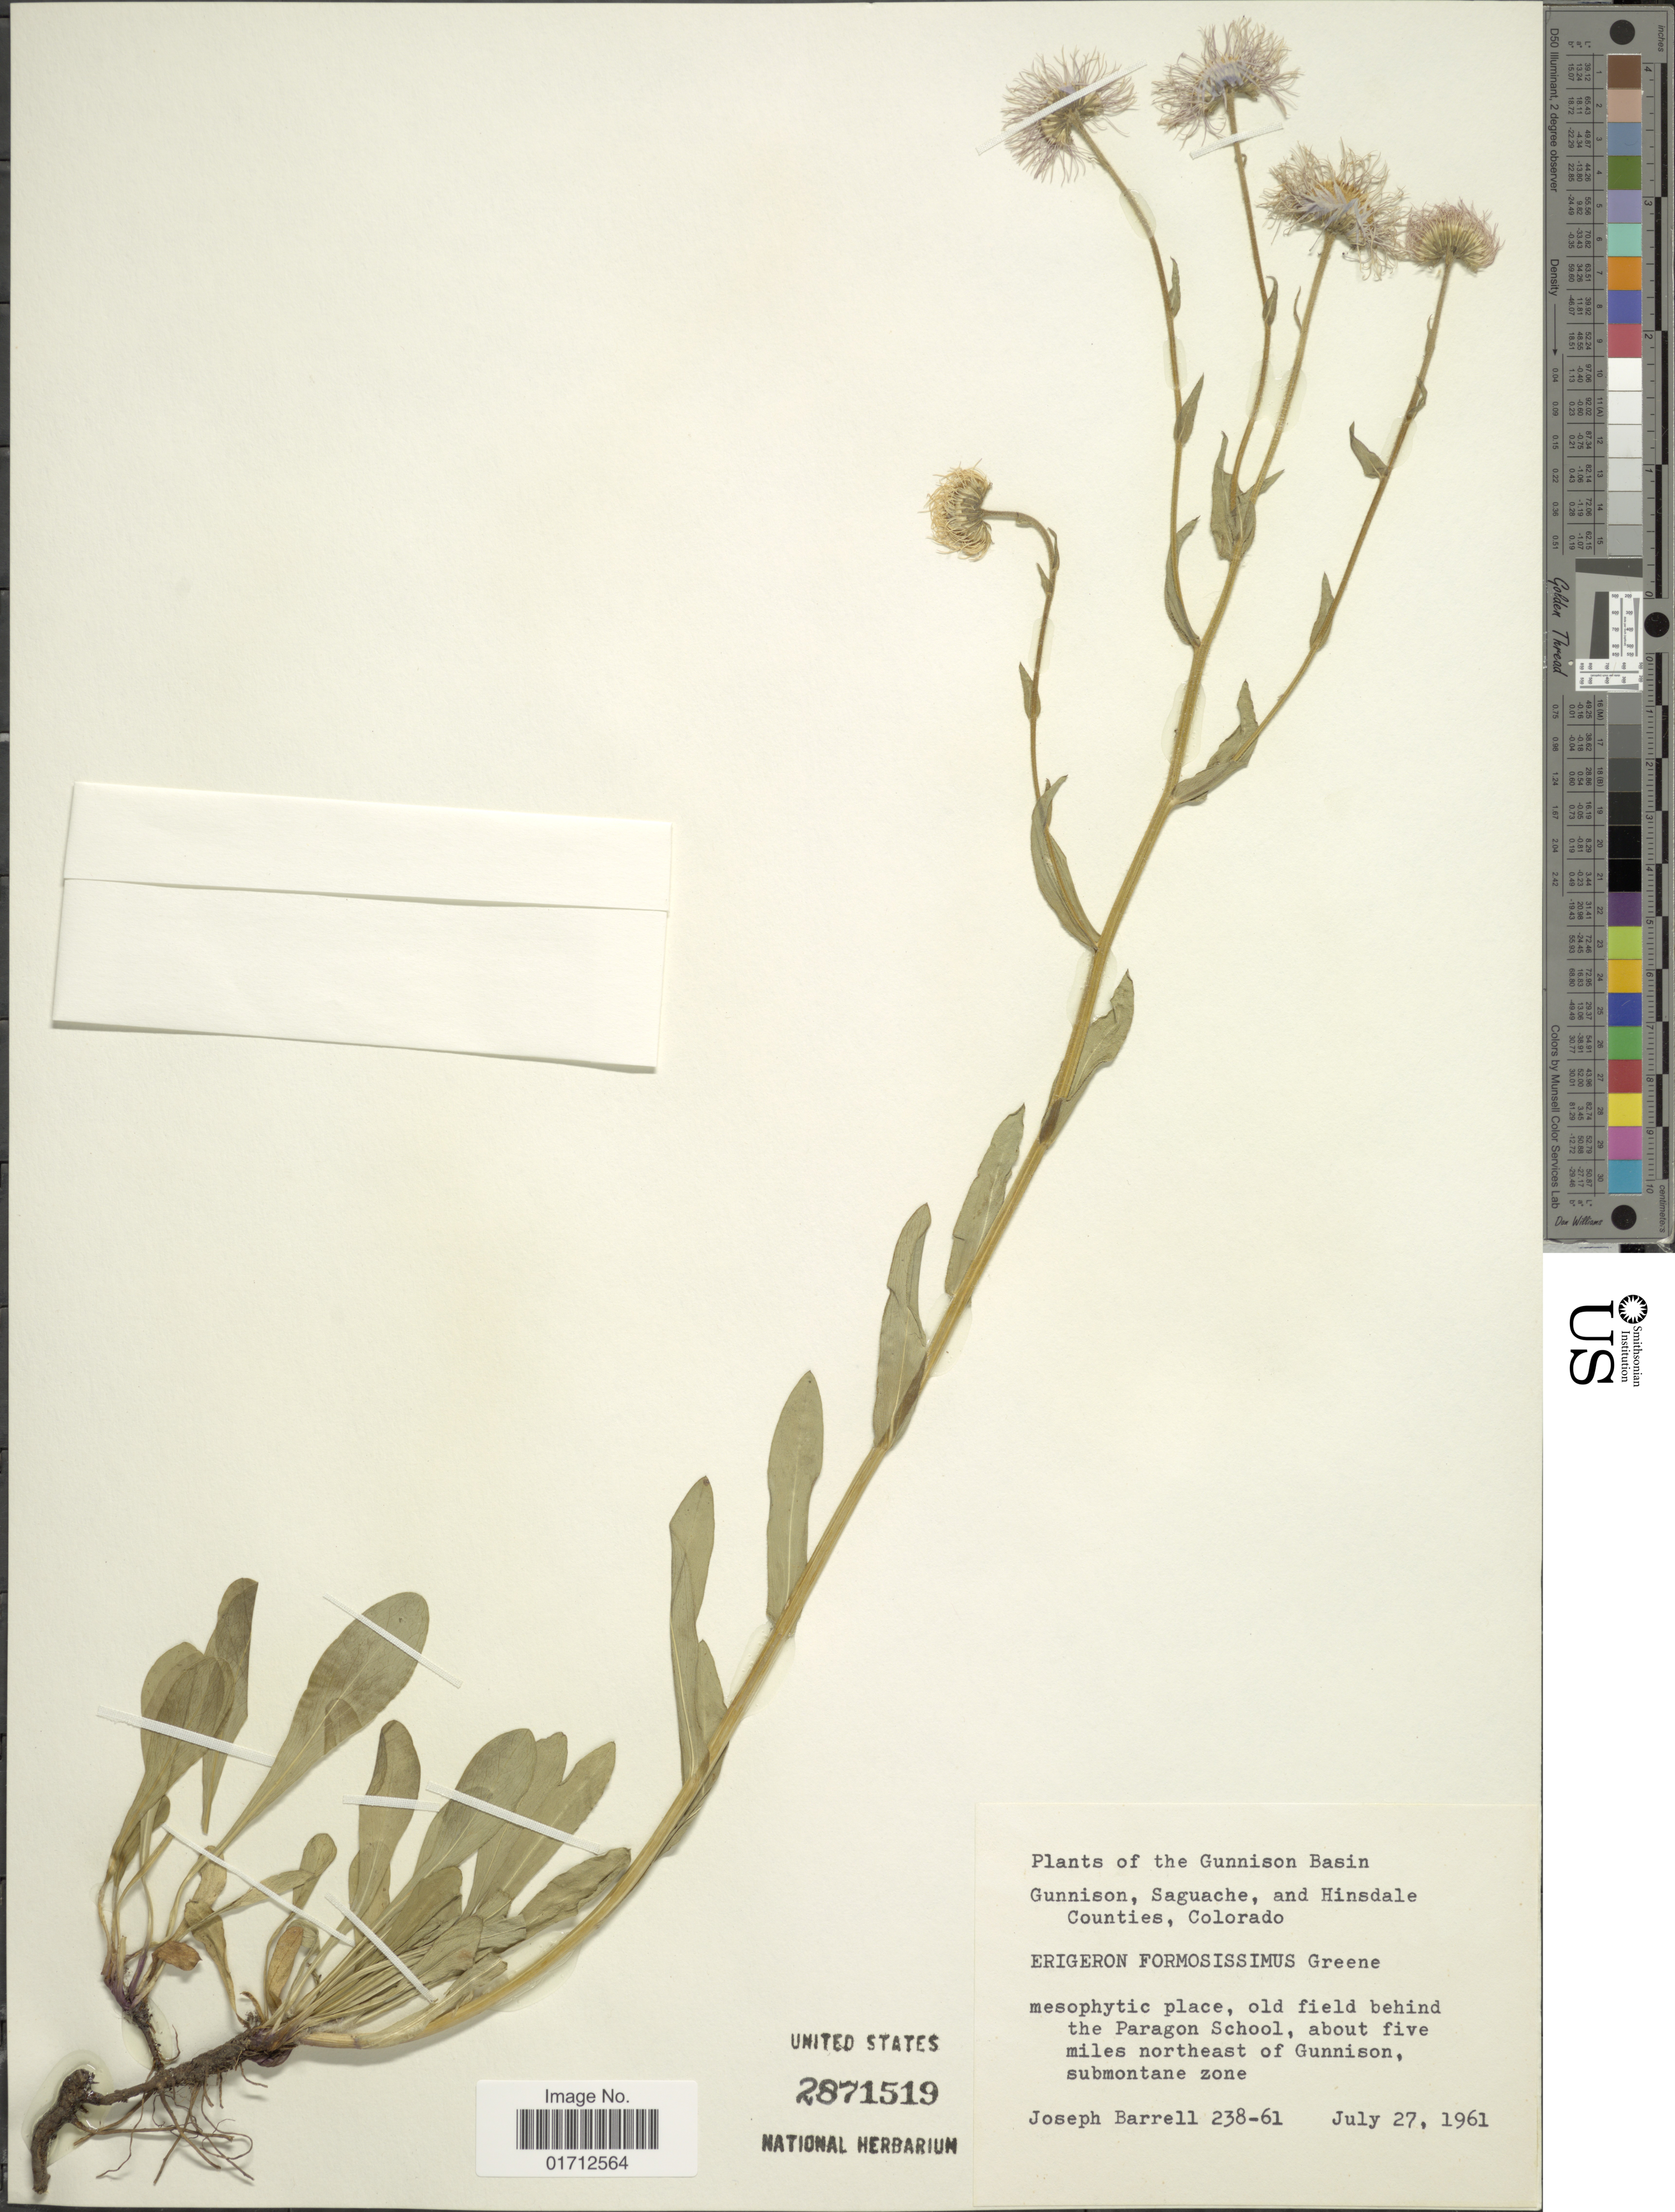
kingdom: Plantae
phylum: Tracheophyta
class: Magnoliopsida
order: Asterales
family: Asteraceae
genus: Erigeron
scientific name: Erigeron formosissimus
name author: Greene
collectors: J. Barrell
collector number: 238-61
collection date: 1961-07-27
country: United States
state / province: Colorado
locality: The Gunnison Basin, Gunnison, Saguache, and Hinsdale Counties, old field behind the Paragon School, about five miles northeast of Gunnison sumnontane zone.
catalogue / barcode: US 2871519